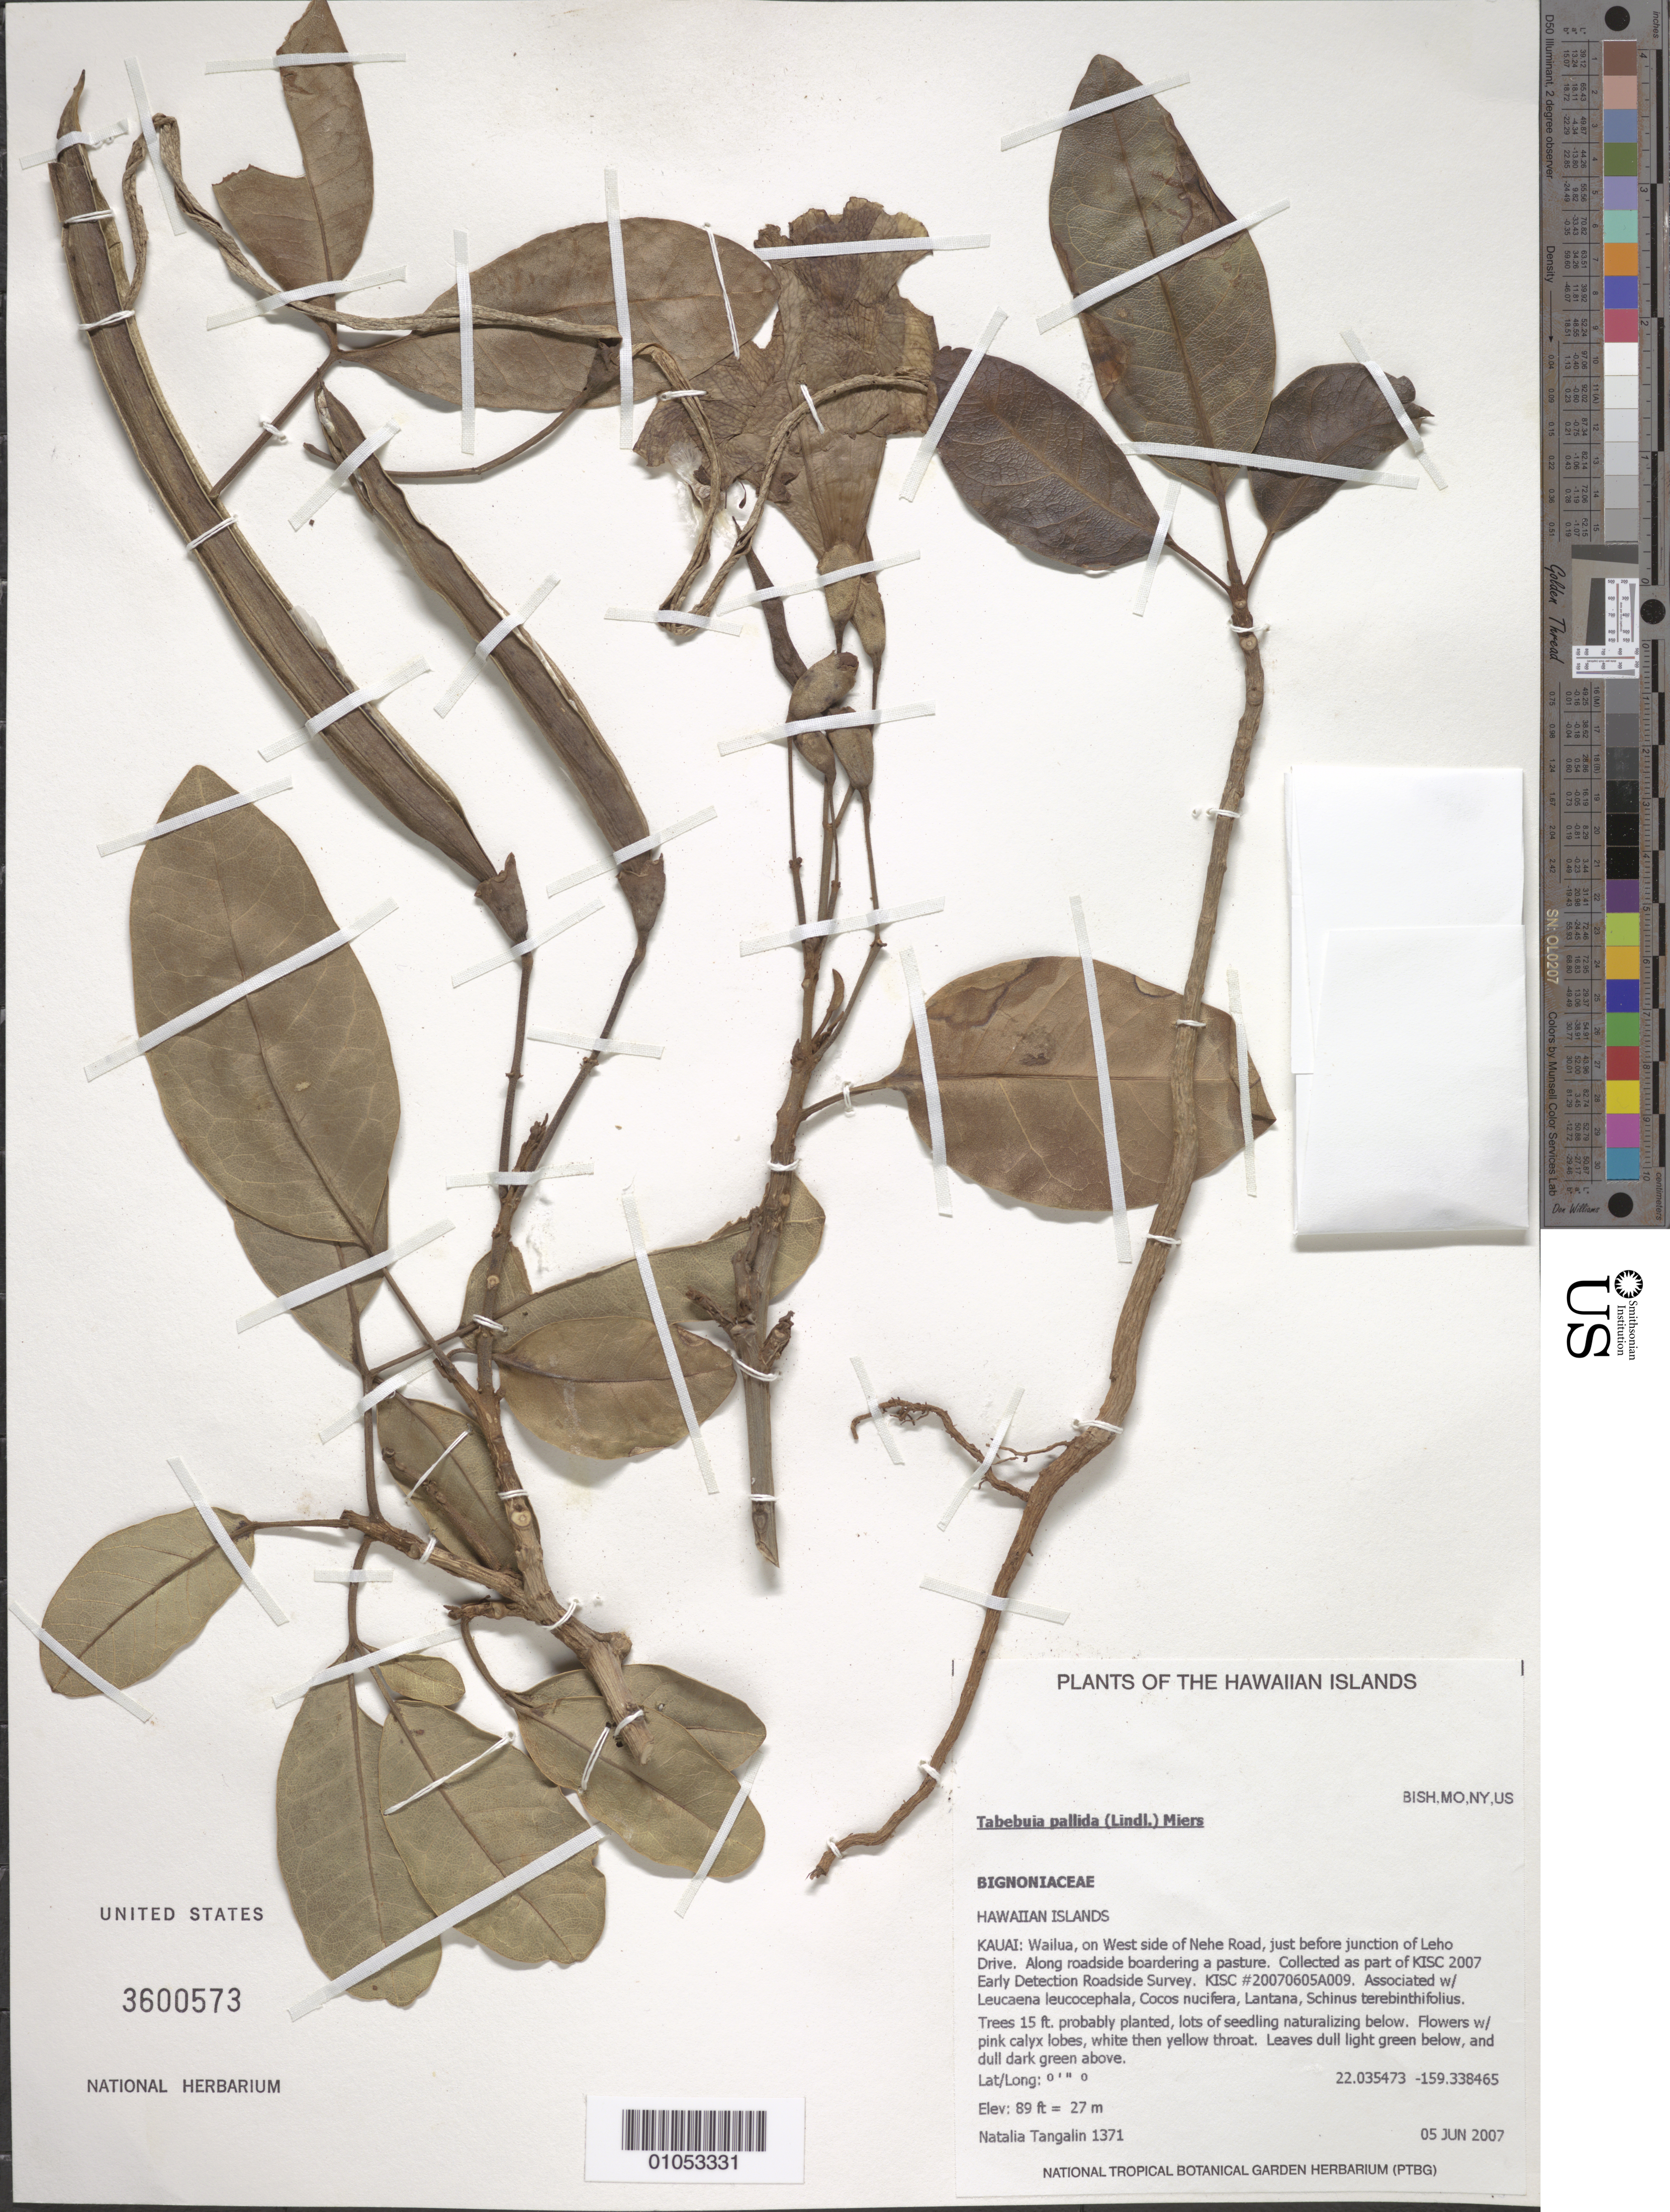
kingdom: Plantae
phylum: Tracheophyta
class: Magnoliopsida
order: Lamiales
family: Bignoniaceae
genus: Tabebuia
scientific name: Tabebuia pallida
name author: (Lindl.) Miers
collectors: N. Tangalin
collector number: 1371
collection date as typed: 5 Jun 2007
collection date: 2007-06-05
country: United States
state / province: Hawaii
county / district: Kauai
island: Kaua'i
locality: Wailua, on West side of Nehe Road, just before junction of Leho Drive. Along roadside bordering a pasture. Collected as part of KISC 2007 Early Detection Roadside Survey.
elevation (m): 27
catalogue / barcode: US 3600573